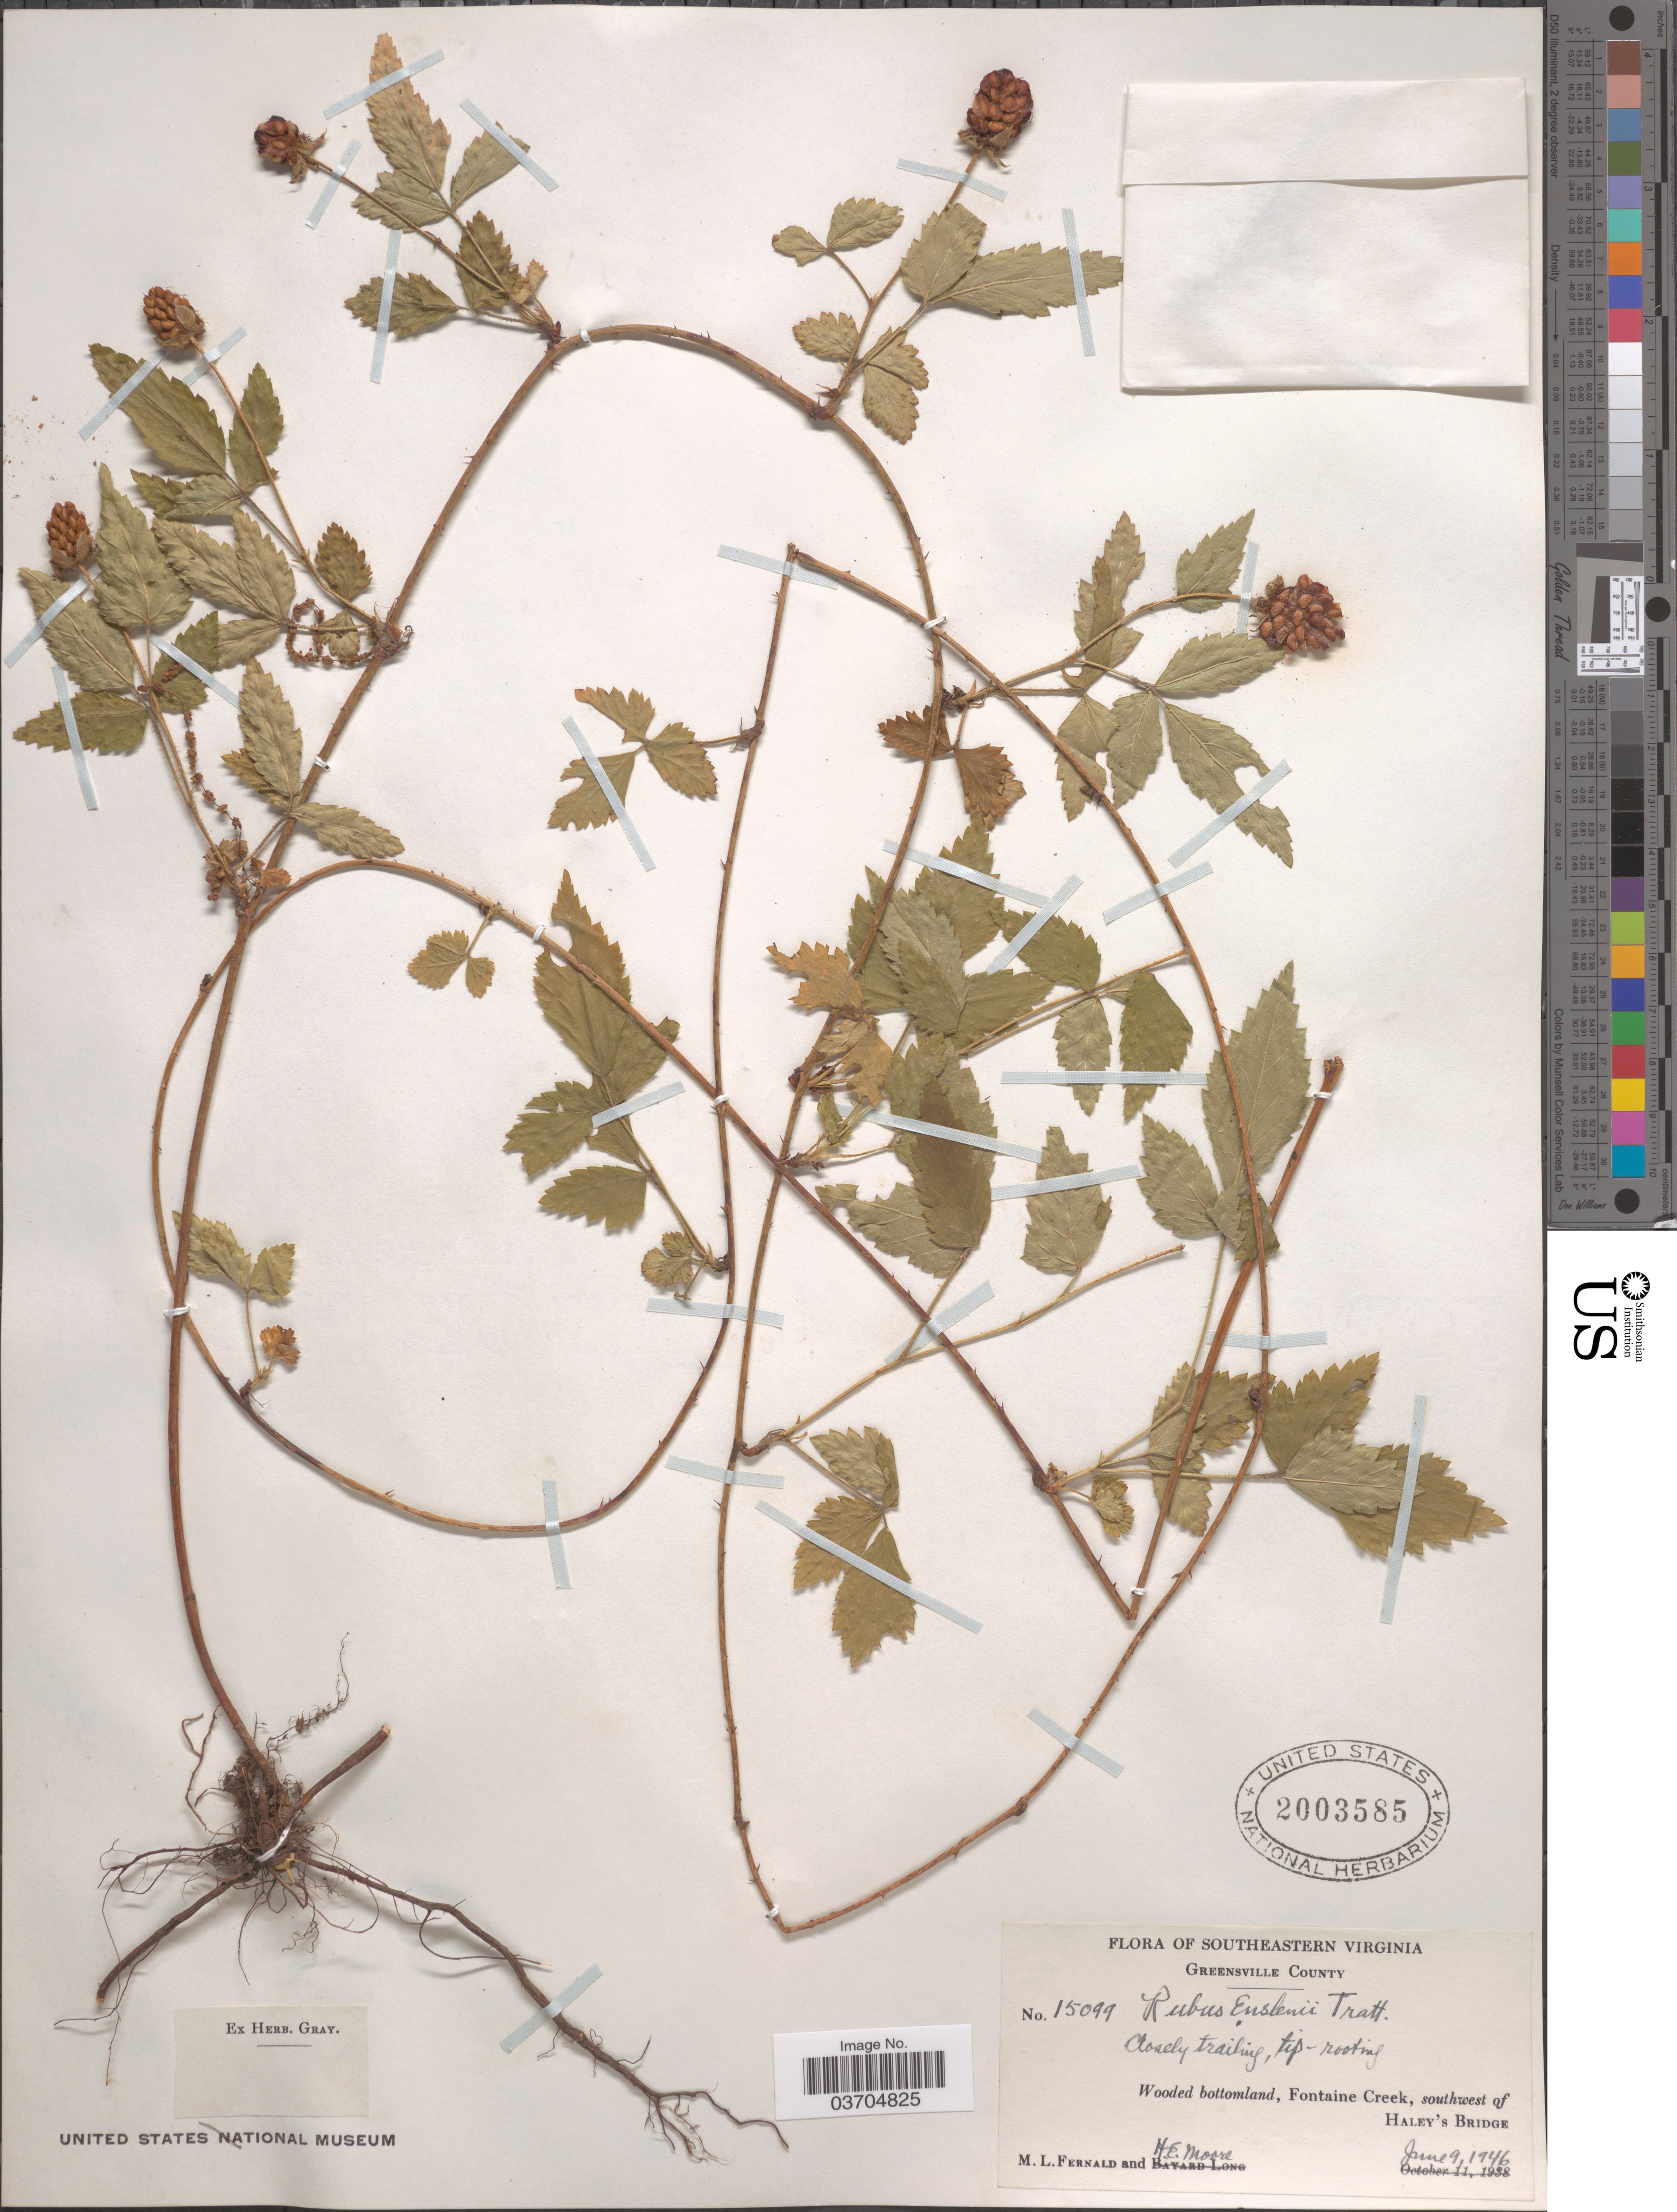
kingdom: Plantae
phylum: Tracheophyta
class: Magnoliopsida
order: Rosales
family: Rosaceae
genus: Rubus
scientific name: Rubus enslenii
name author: Tratt.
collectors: M. L. Fernald & H. Moore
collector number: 15099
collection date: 1946-06-09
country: United States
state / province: Virginia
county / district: Greensville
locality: Southeastern Virginia. Greensville County. Fontaine Creek, southwest of Haley's Bridge.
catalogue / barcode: US 2003585